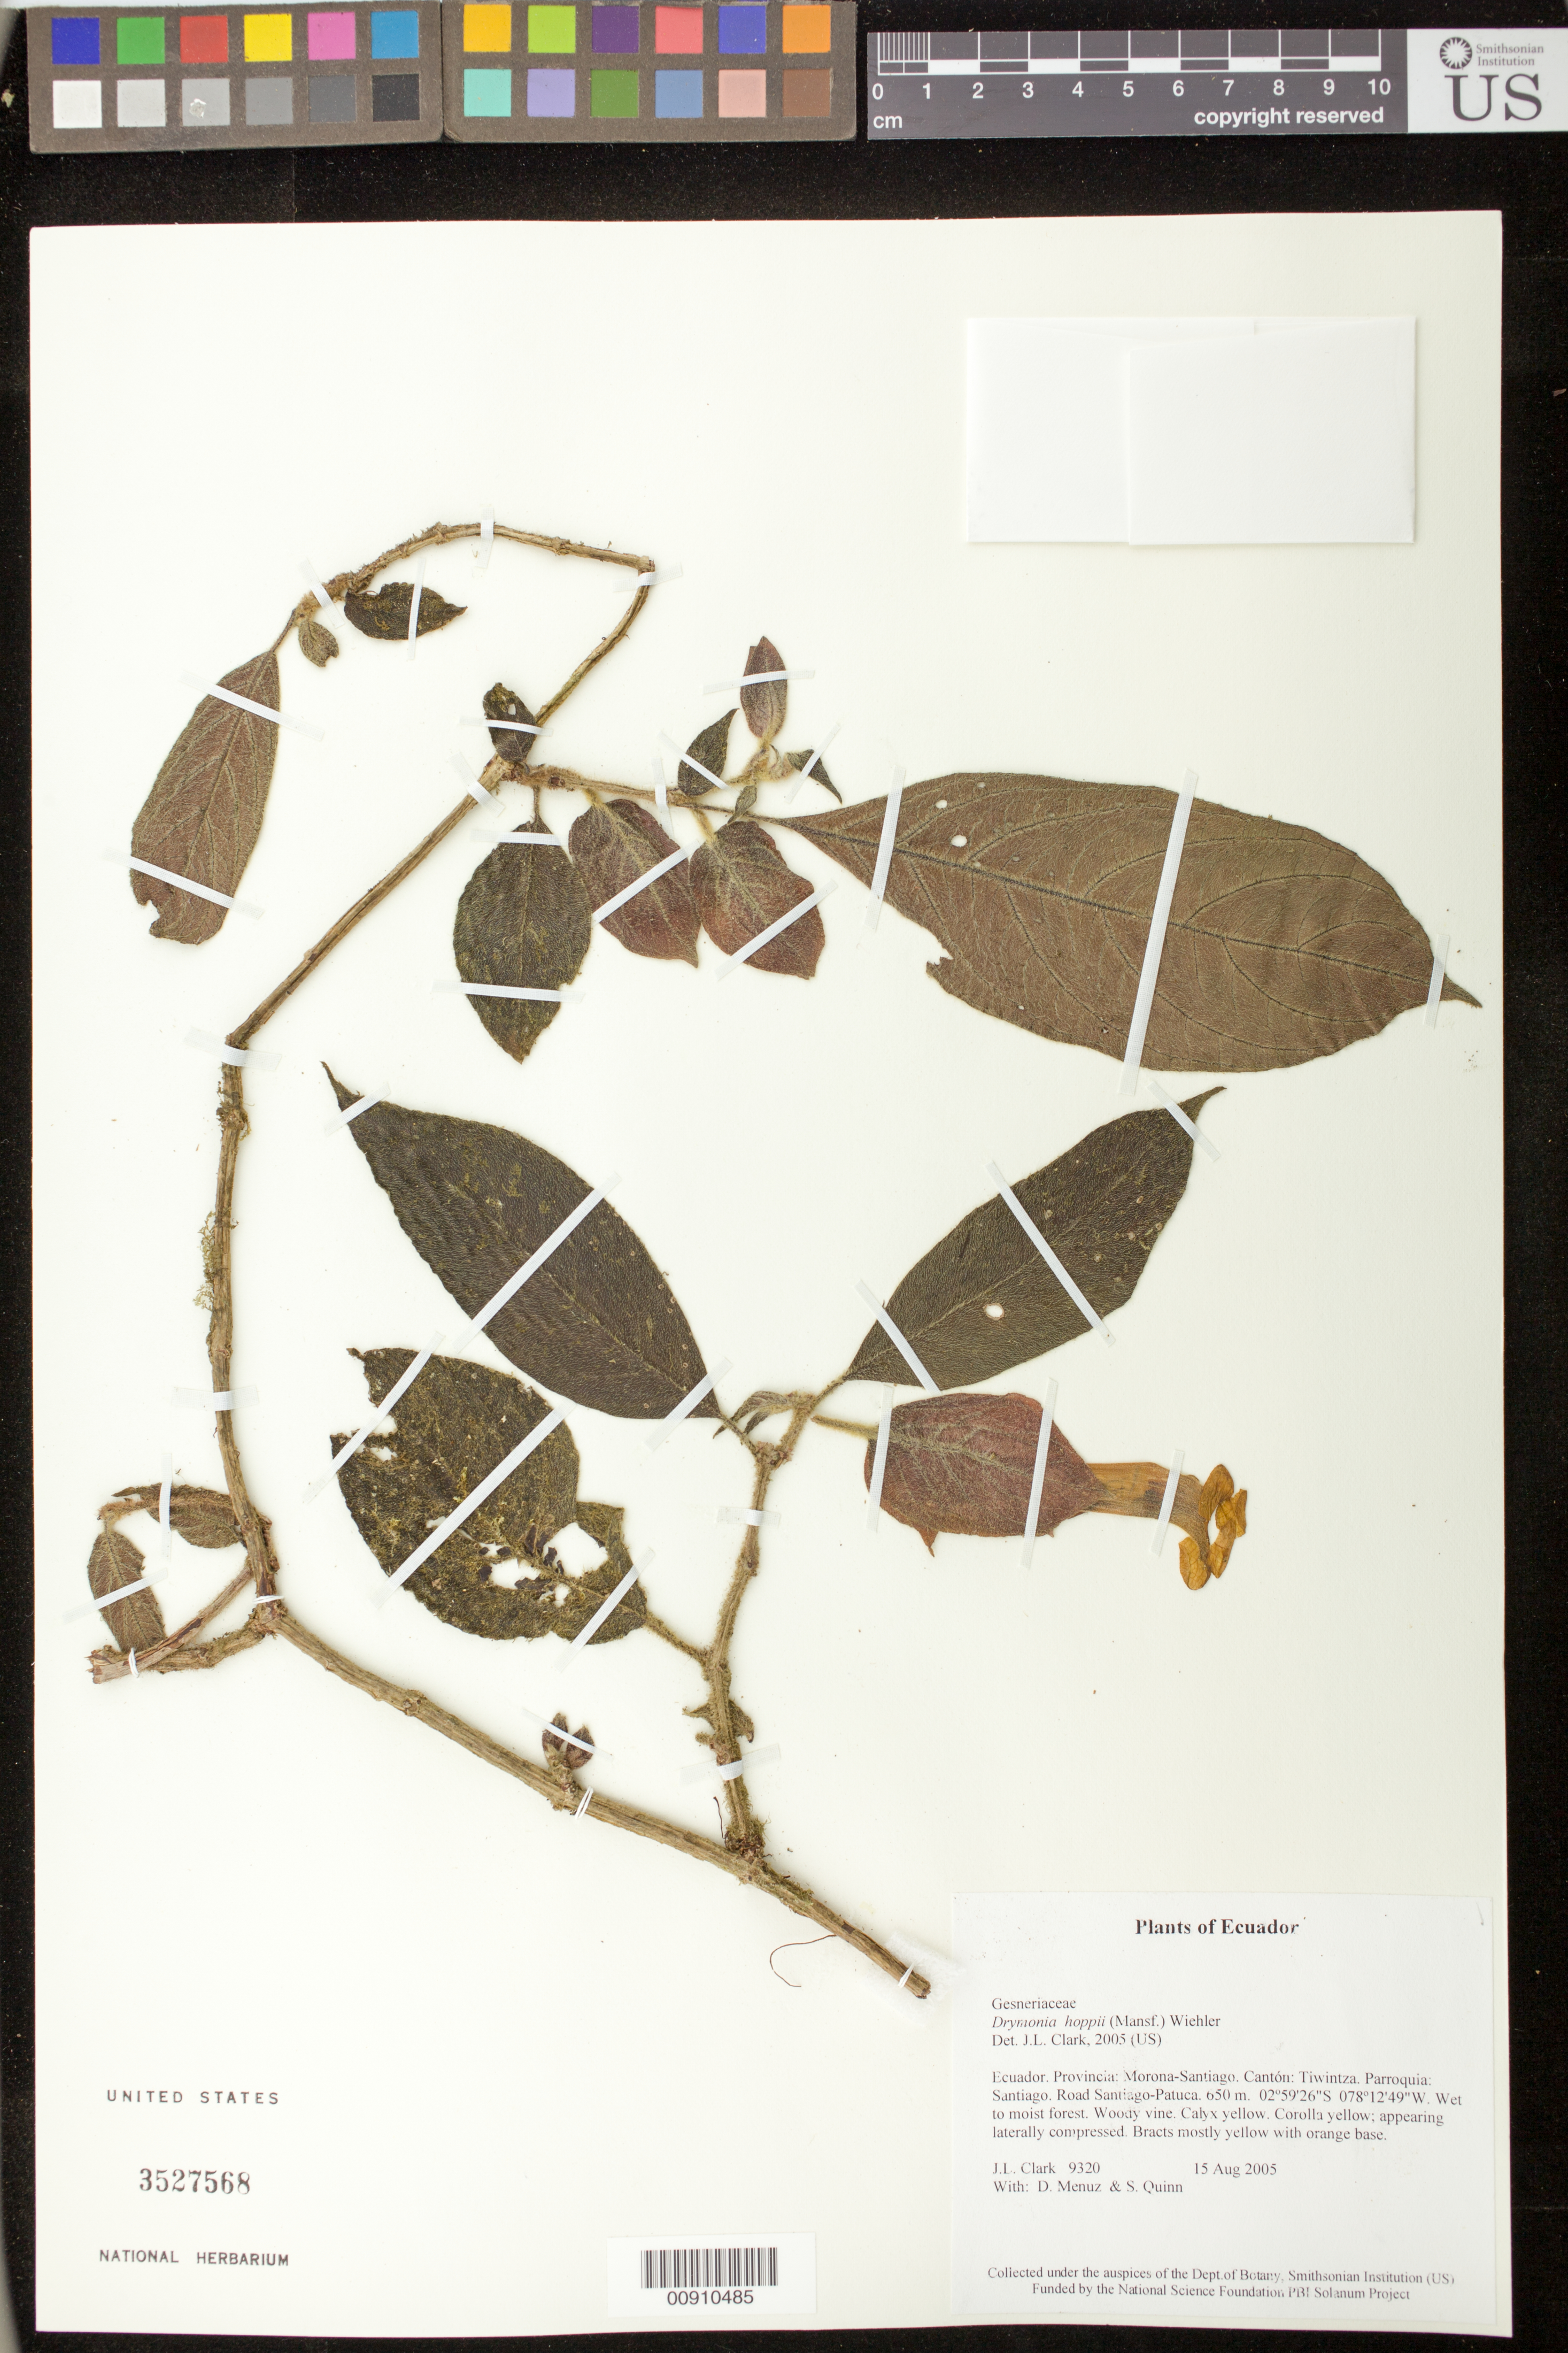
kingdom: Plantae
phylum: Tracheophyta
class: Magnoliopsida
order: Lamiales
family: Gesneriaceae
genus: Drymonia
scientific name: Drymonia hoppii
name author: (Mansf.) Wiehler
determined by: Clark, J. L., (SEL), The Marie Selby Botanical Garden (UNITED STATES)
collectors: J. L. Clark, D. Menuz & S. Quinn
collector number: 9320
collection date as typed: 15 Aug 2005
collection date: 2005-08-15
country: Ecuador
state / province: Morona-Santiago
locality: Tiwintza. Parroquia: Santiago. Road Santiago-Patuca.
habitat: Wet to moist forest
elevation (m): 650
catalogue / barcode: US 3527568